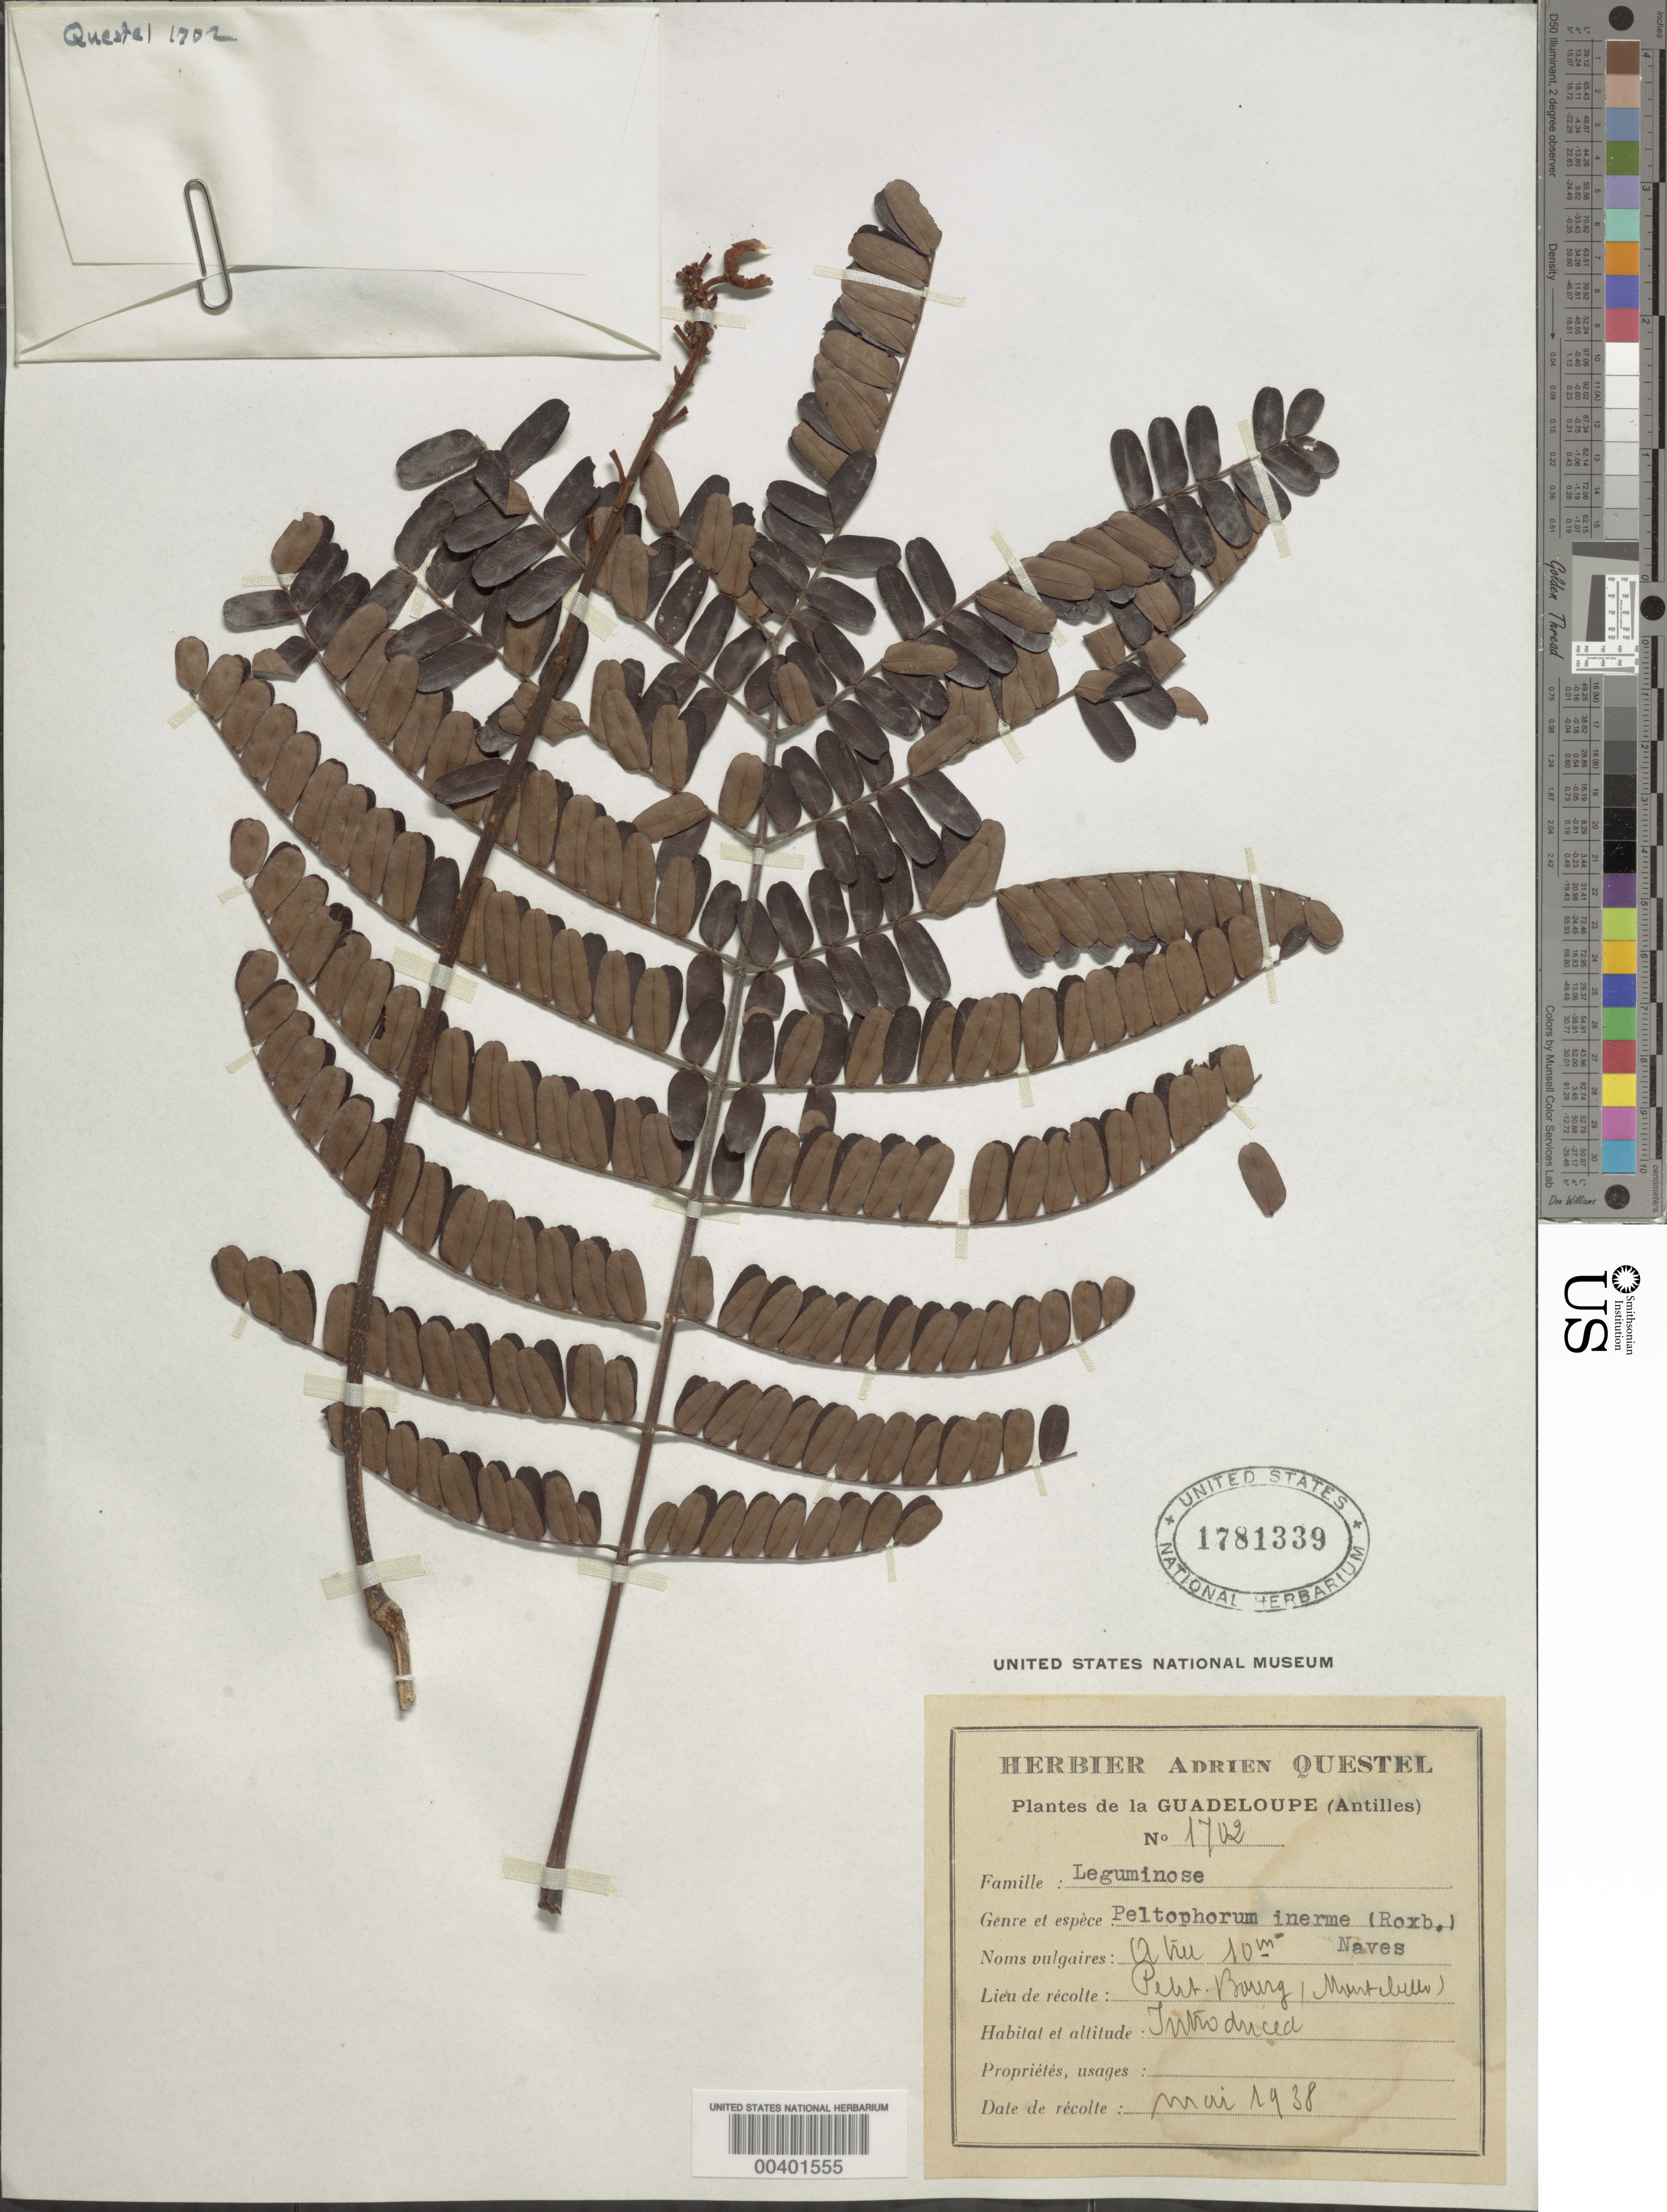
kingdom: Plantae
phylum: Tracheophyta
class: Magnoliopsida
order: Fabales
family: Fabaceae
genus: Peltophorum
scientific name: Peltophorum pterocarpum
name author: (DC.) Backer ex K. Heyne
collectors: A. Questel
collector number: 1702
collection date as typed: May 1938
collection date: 1938-05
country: Guadeloupe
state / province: Basse-terre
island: Basse Terre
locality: Petit bourg, montebello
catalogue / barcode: US 1781339